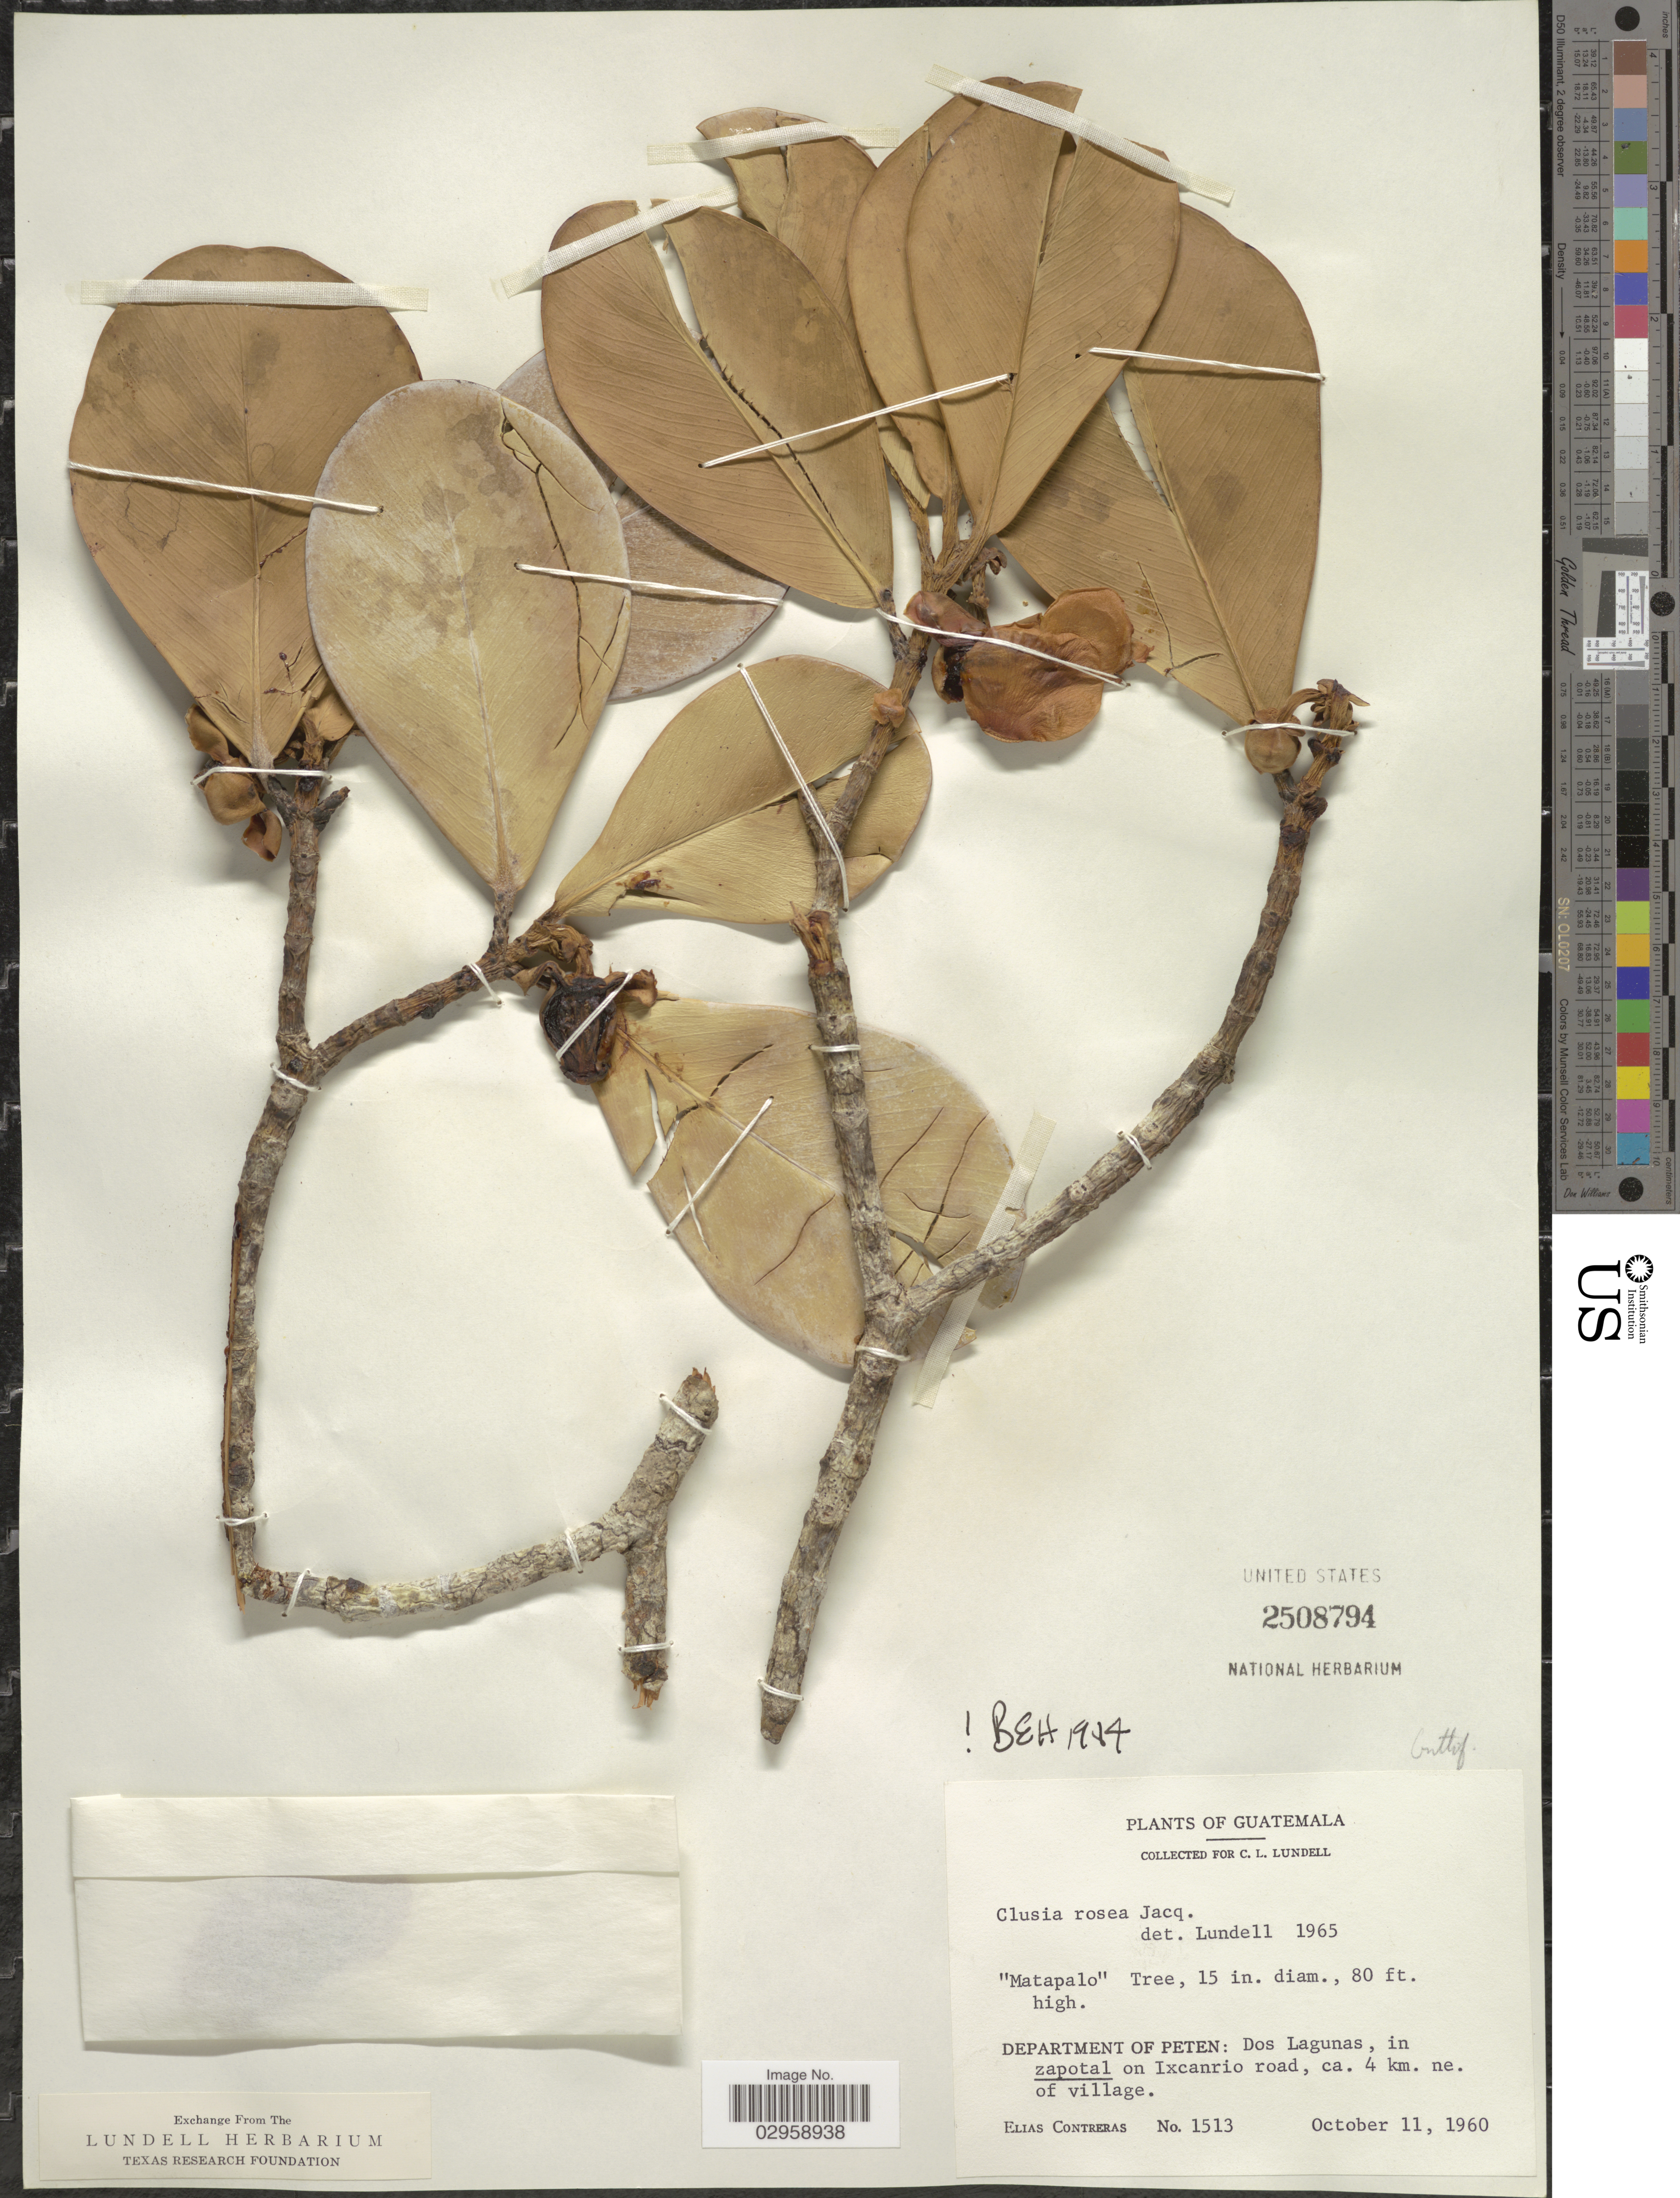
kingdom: Plantae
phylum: Tracheophyta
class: Magnoliopsida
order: Malpighiales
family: Clusiaceae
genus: Clusia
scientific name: Clusia rosea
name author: Jacq.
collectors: E. Contreras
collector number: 1513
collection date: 1960-10-11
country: Guatemala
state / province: El Petén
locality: Department of Peten: Dos Lagunas, in zapotal on Ixcanrio road, ca. 4 km. ne. of village.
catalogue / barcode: US 2508794